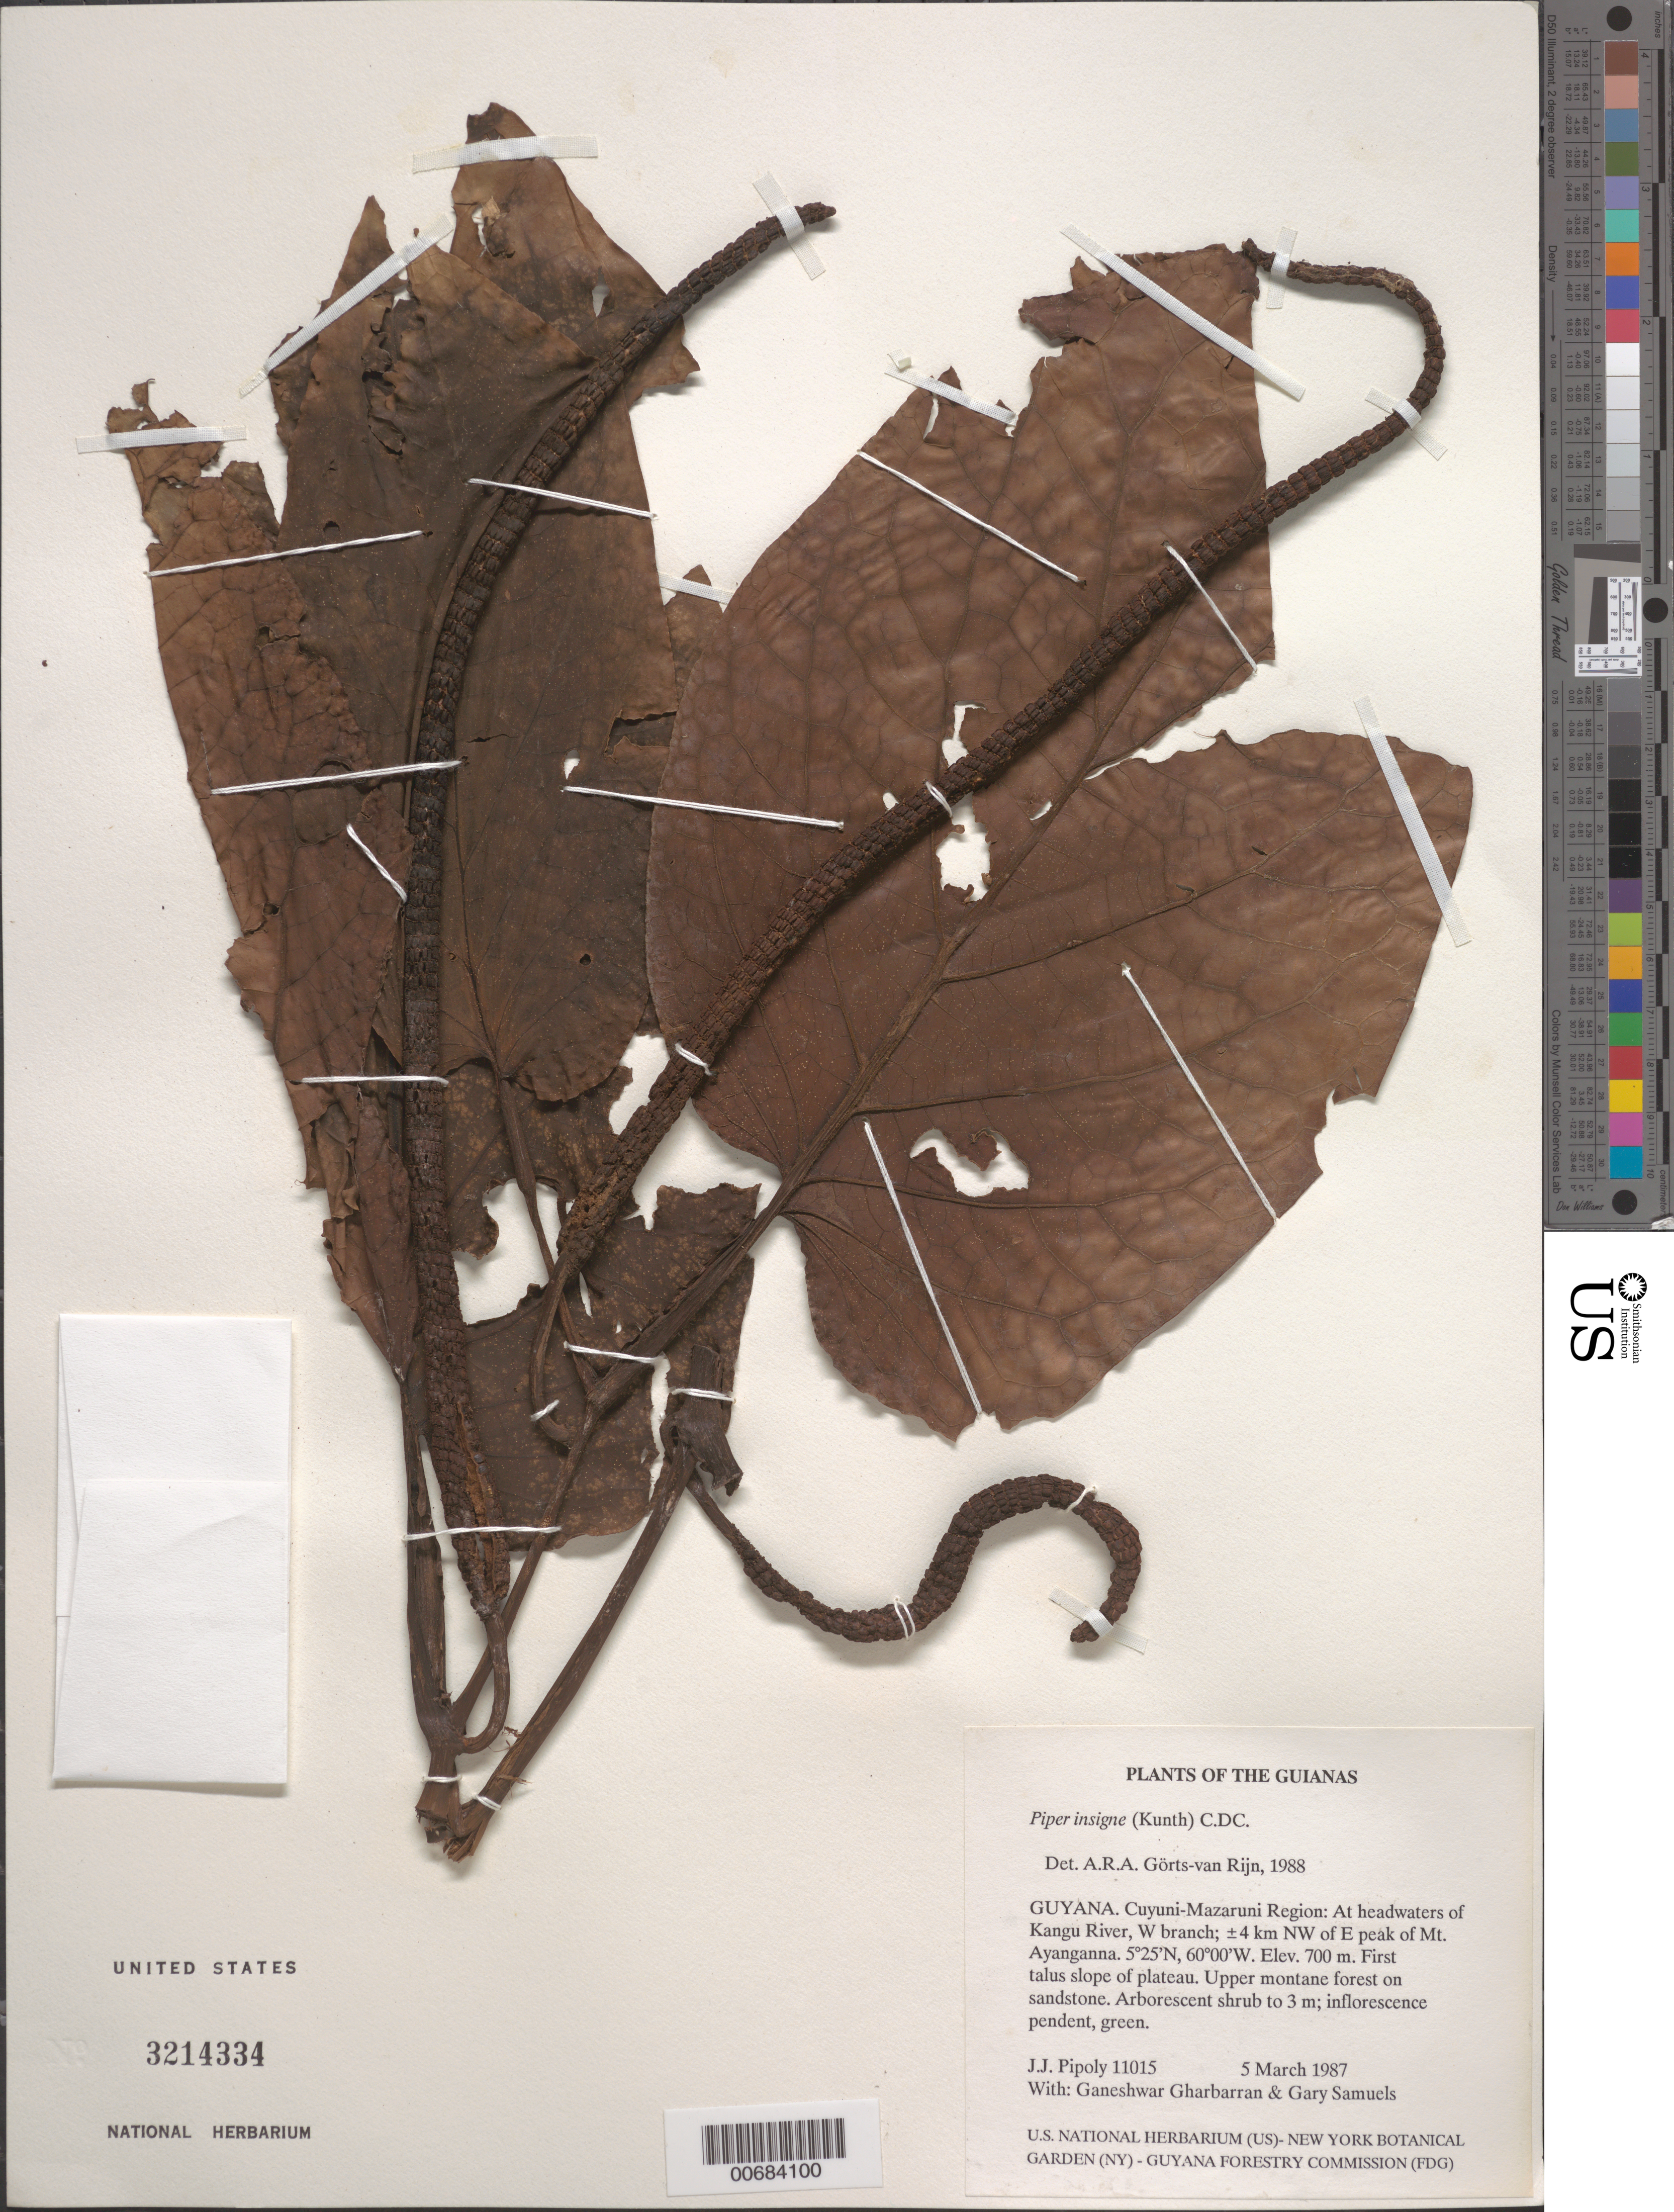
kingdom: Plantae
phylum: Tracheophyta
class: Magnoliopsida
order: Piperales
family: Piperaceae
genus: Piper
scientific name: Piper insigne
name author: (Kunth) C. DC.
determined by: Görts-van Rijn, A. R. A.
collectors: J. J. Pipoly, G. Gharbarran & G. Samuels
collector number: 11015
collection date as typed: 5 March 1987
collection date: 1987-03-05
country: Guyana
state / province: Cuyuni-Mazaruni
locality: Headwaters of Kangu R., W branch; ±4 km NW of E peak of Mt. Ayanganna. First talus slope of plateau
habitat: Upper montane forest on sandstone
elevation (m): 700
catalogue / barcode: US 3214334